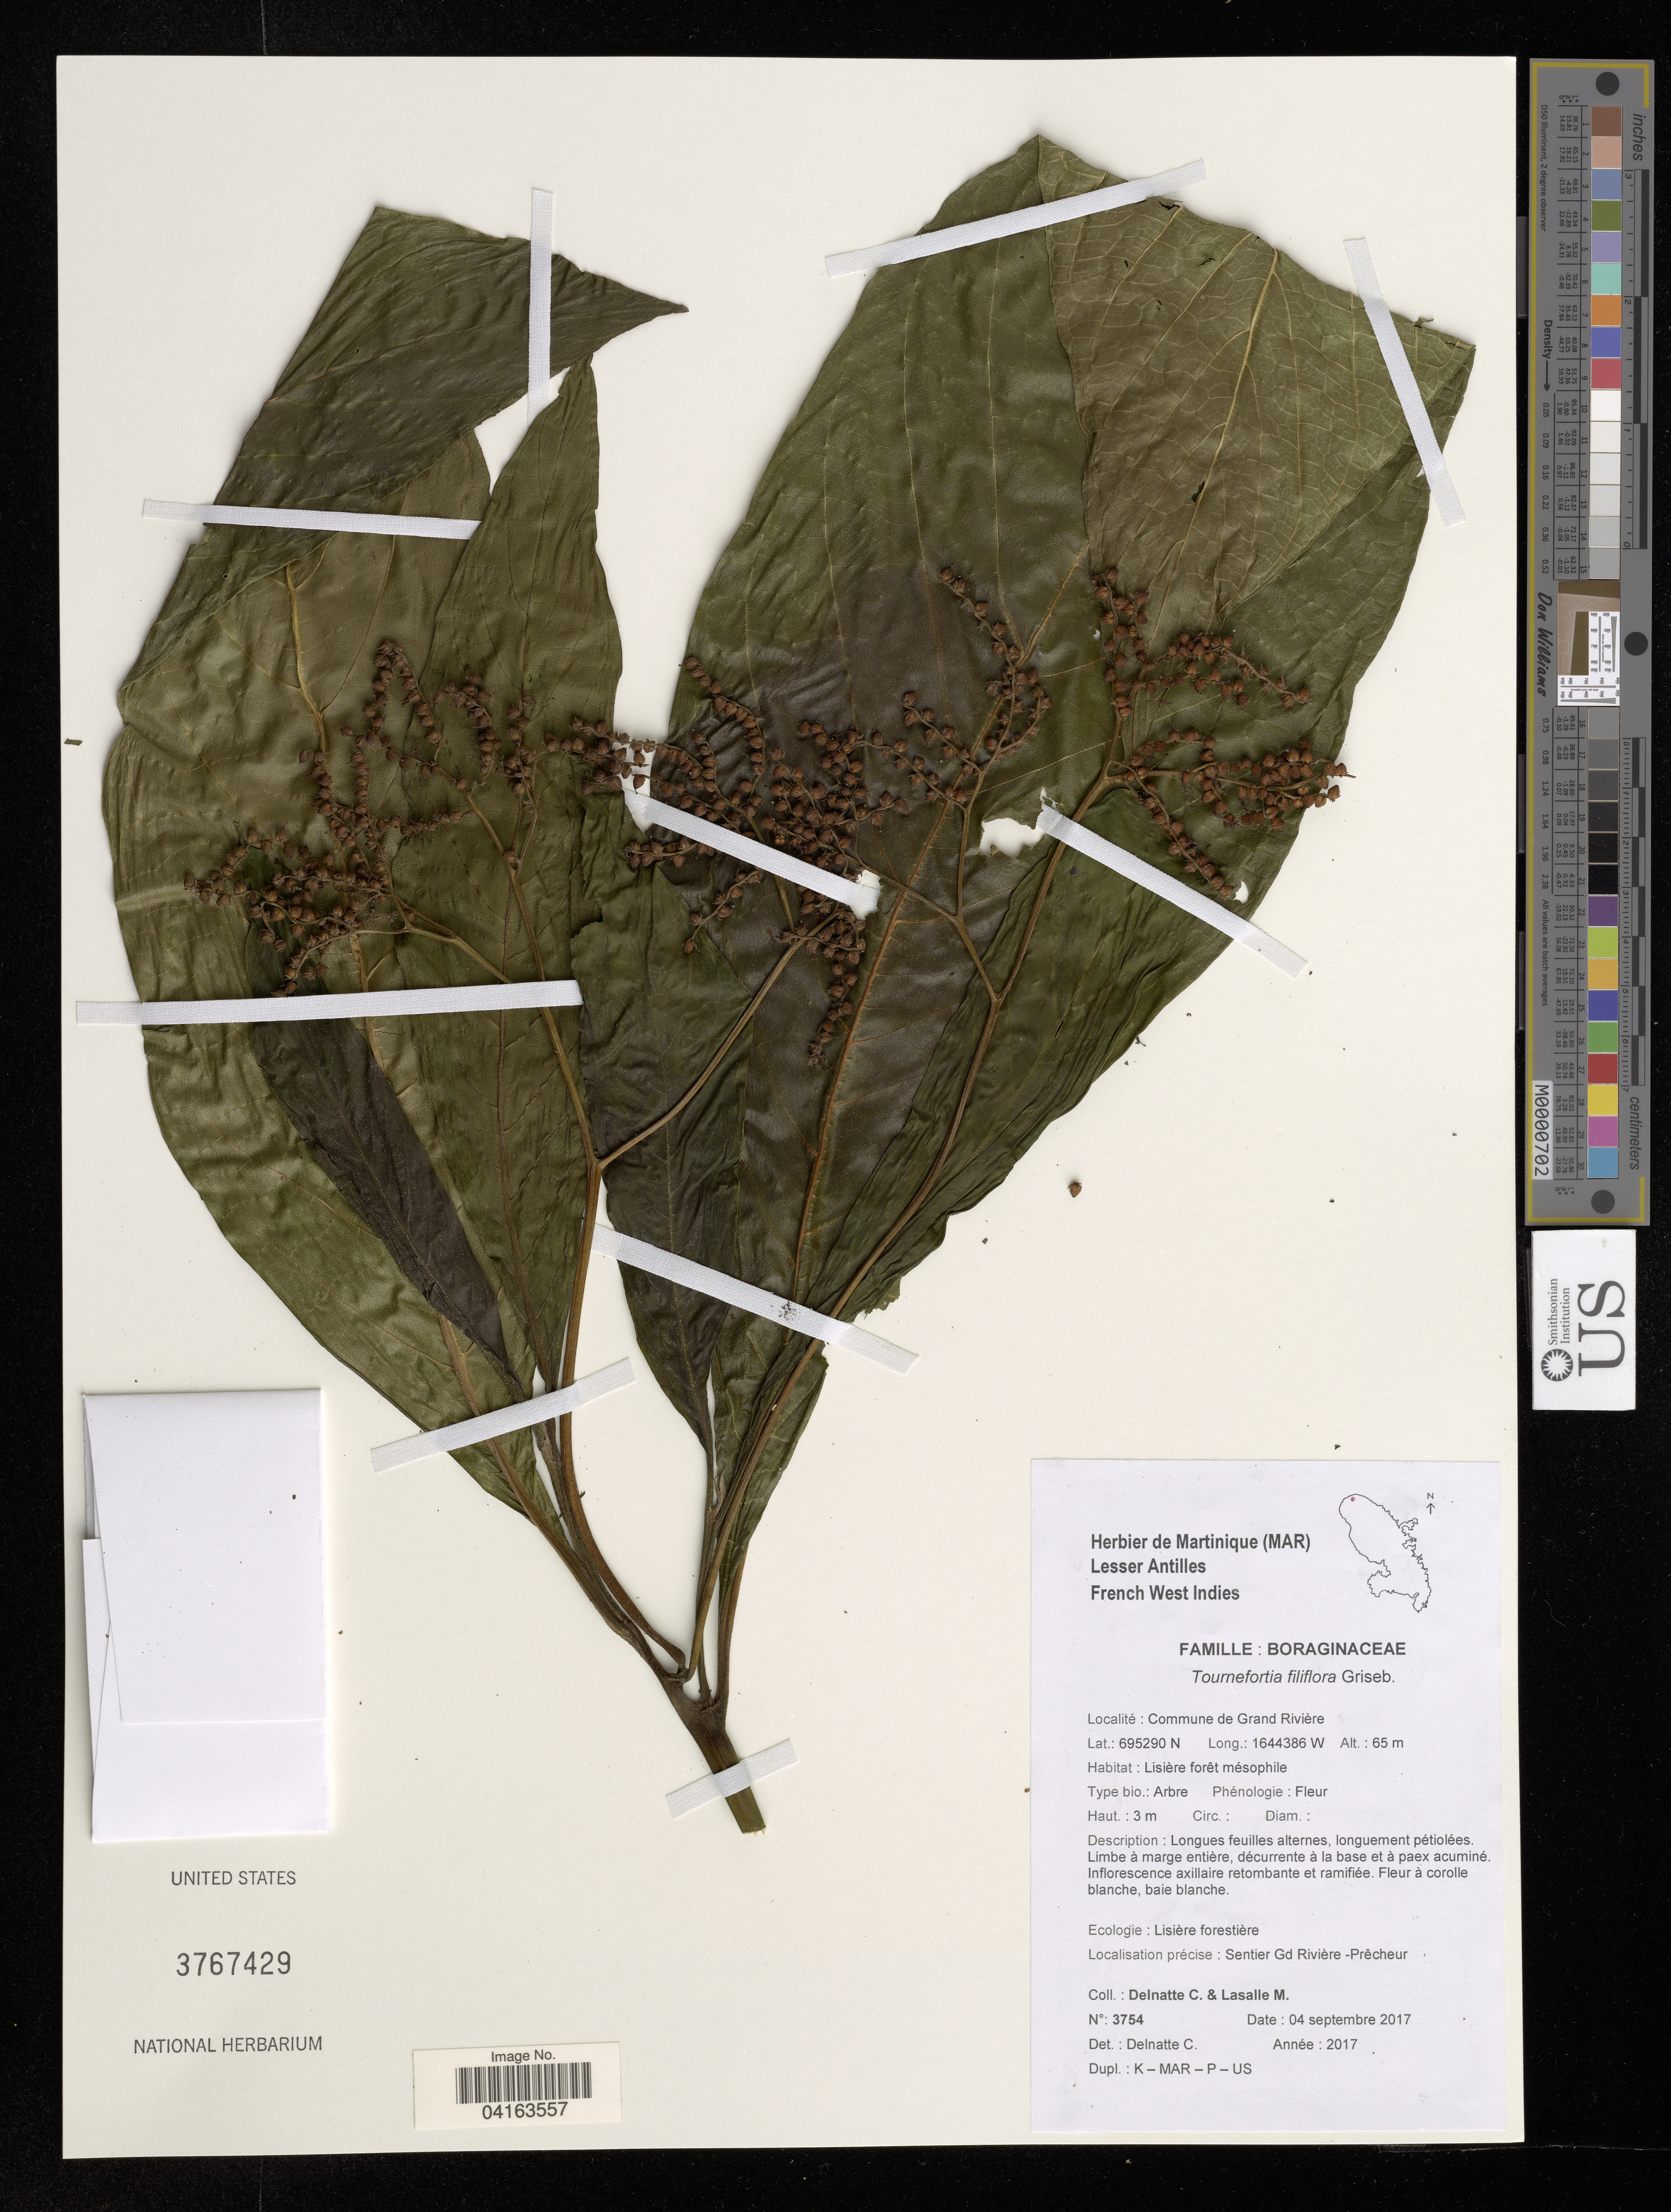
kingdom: Plantae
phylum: Tracheophyta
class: Magnoliopsida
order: Boraginales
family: Heliotropiaceae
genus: Tournefortia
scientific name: Tournefortia filiflora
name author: Griseb.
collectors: C. Delnatte & M. Lasalle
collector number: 3754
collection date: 2017-09-04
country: Grenada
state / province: Carriacou and Petite Martinique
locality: Commune de Grand Rivière. Sentier Gd Rivière-Prêcheur.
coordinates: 695290N, 1644386W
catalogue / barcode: US 3767429